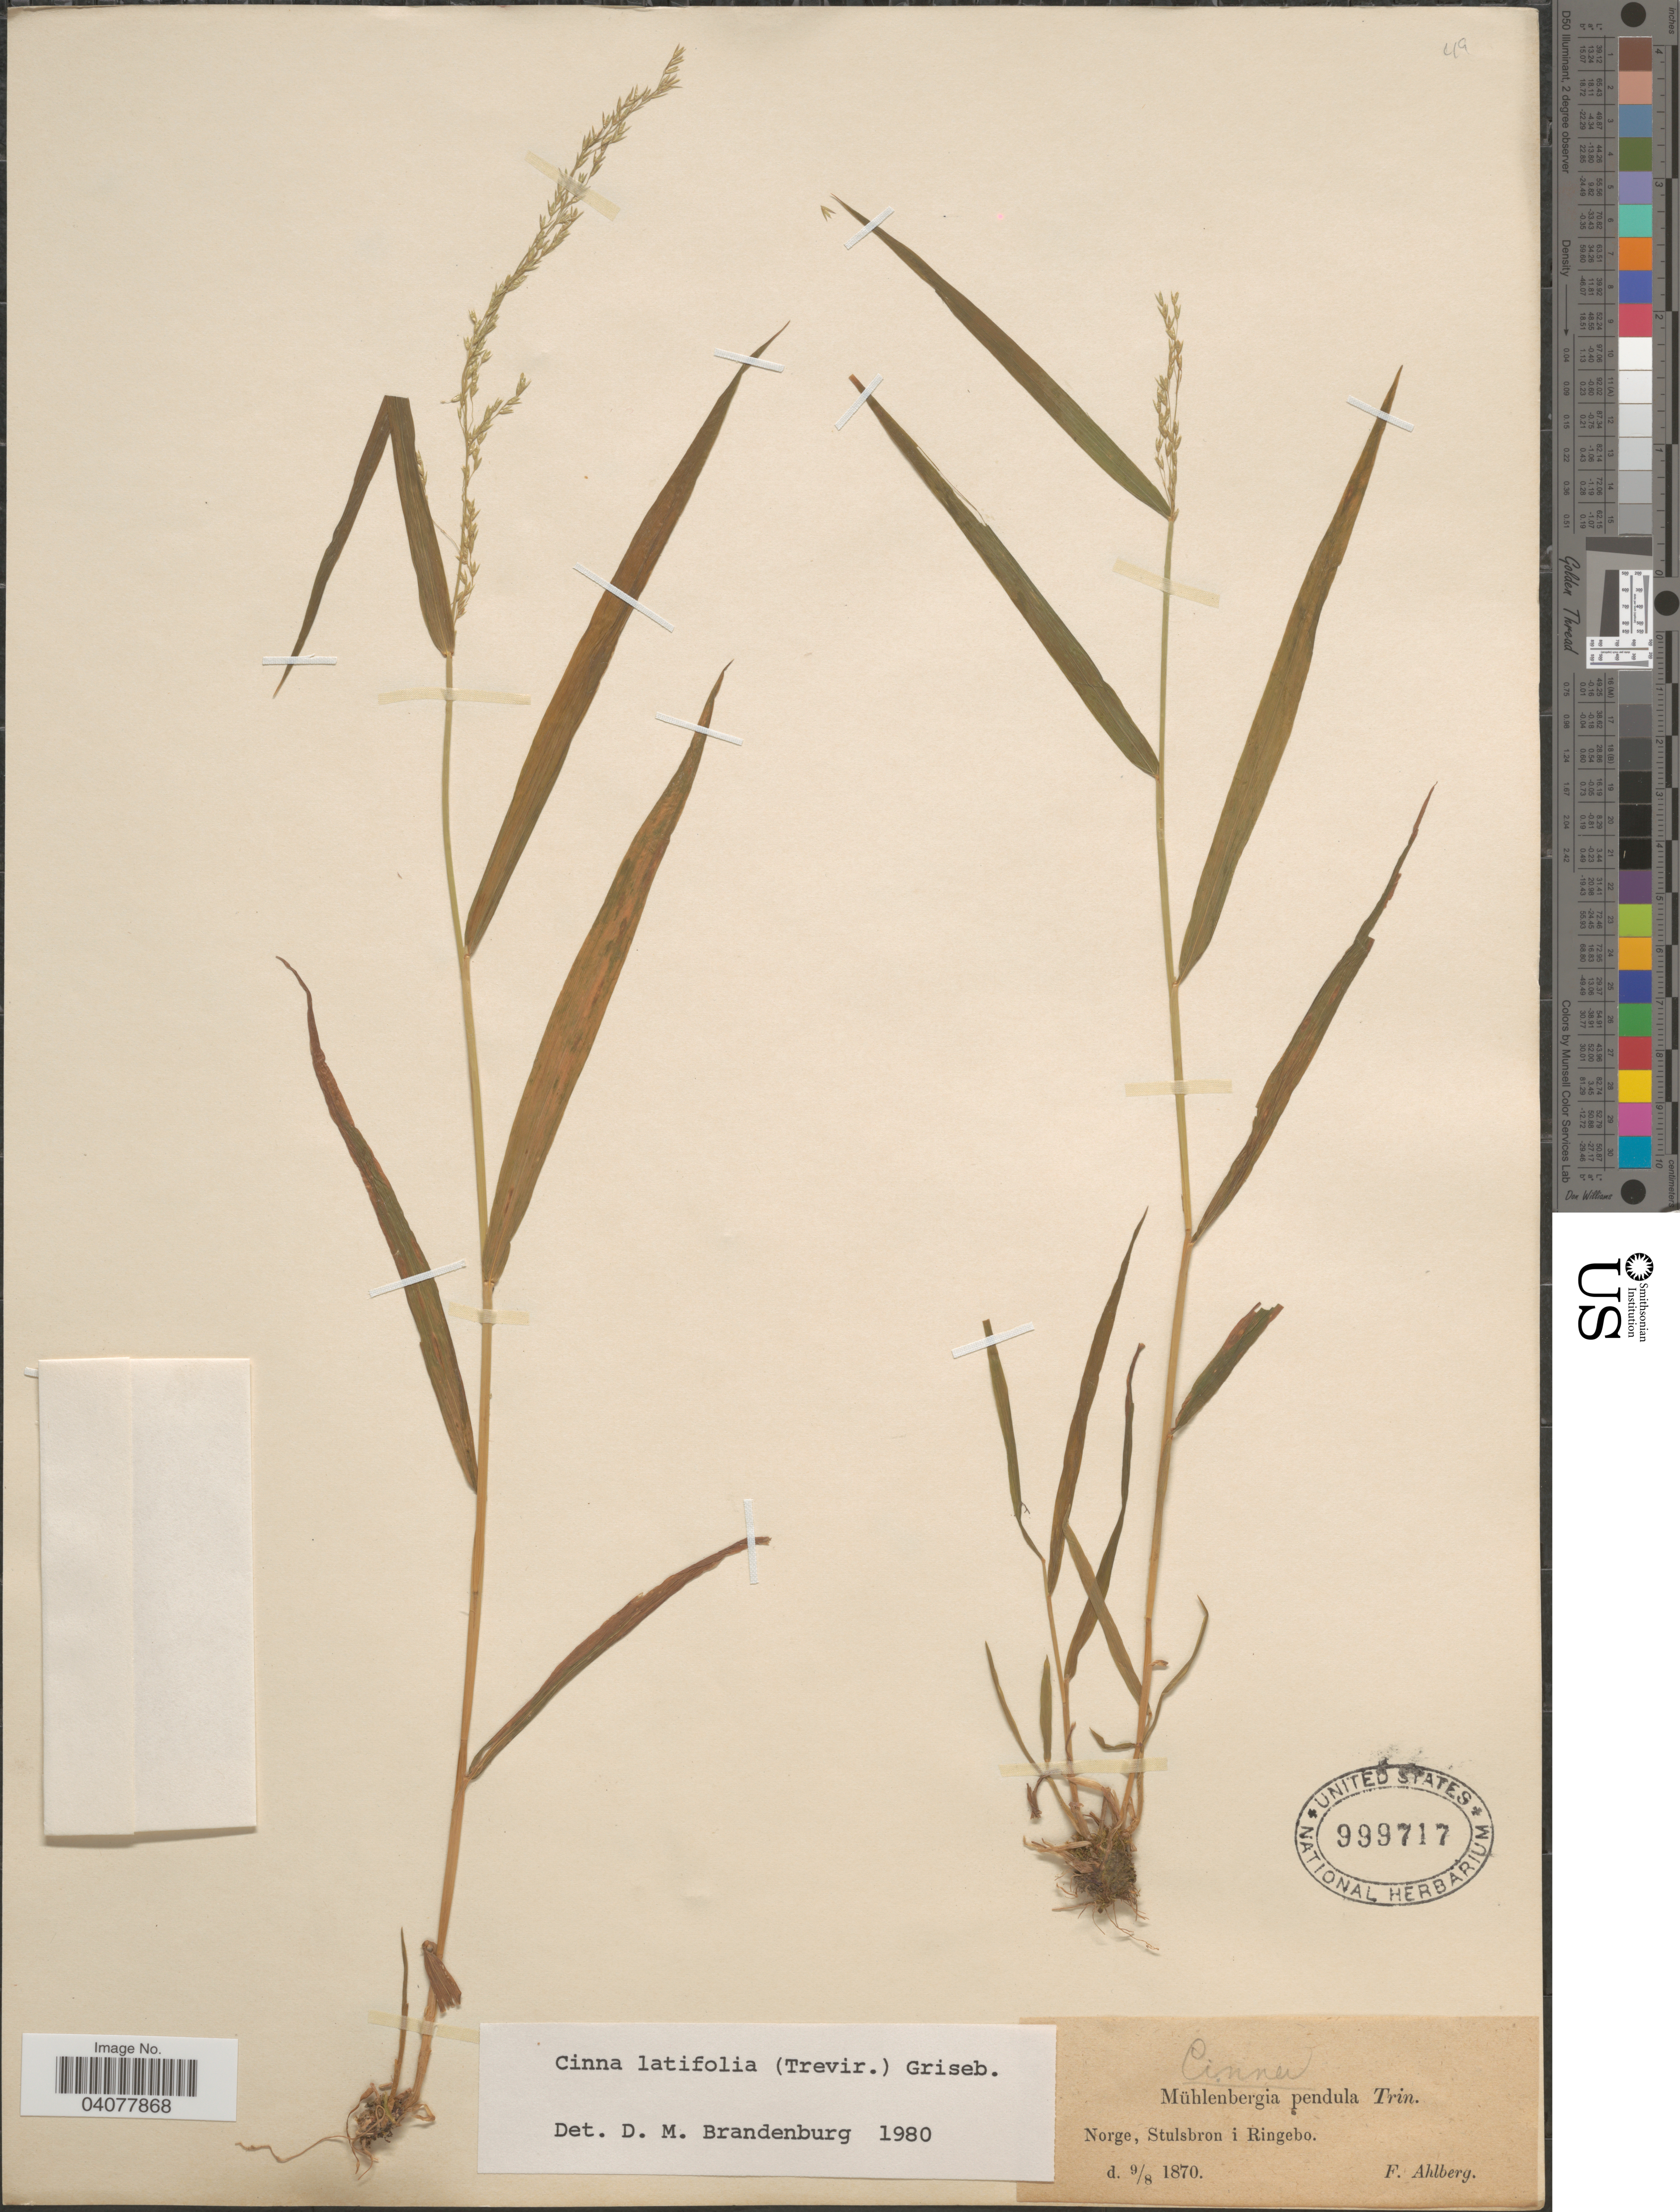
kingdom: Plantae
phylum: Tracheophyta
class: Liliopsida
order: Poales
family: Poaceae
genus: Cinna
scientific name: Cinna latifolia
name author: (Trevir. ex Goeppert) Griseb.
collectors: F. Ahlberg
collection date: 1870-08-09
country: Norway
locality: Norge, Stulsbron i Ringebo.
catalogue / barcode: US 999717